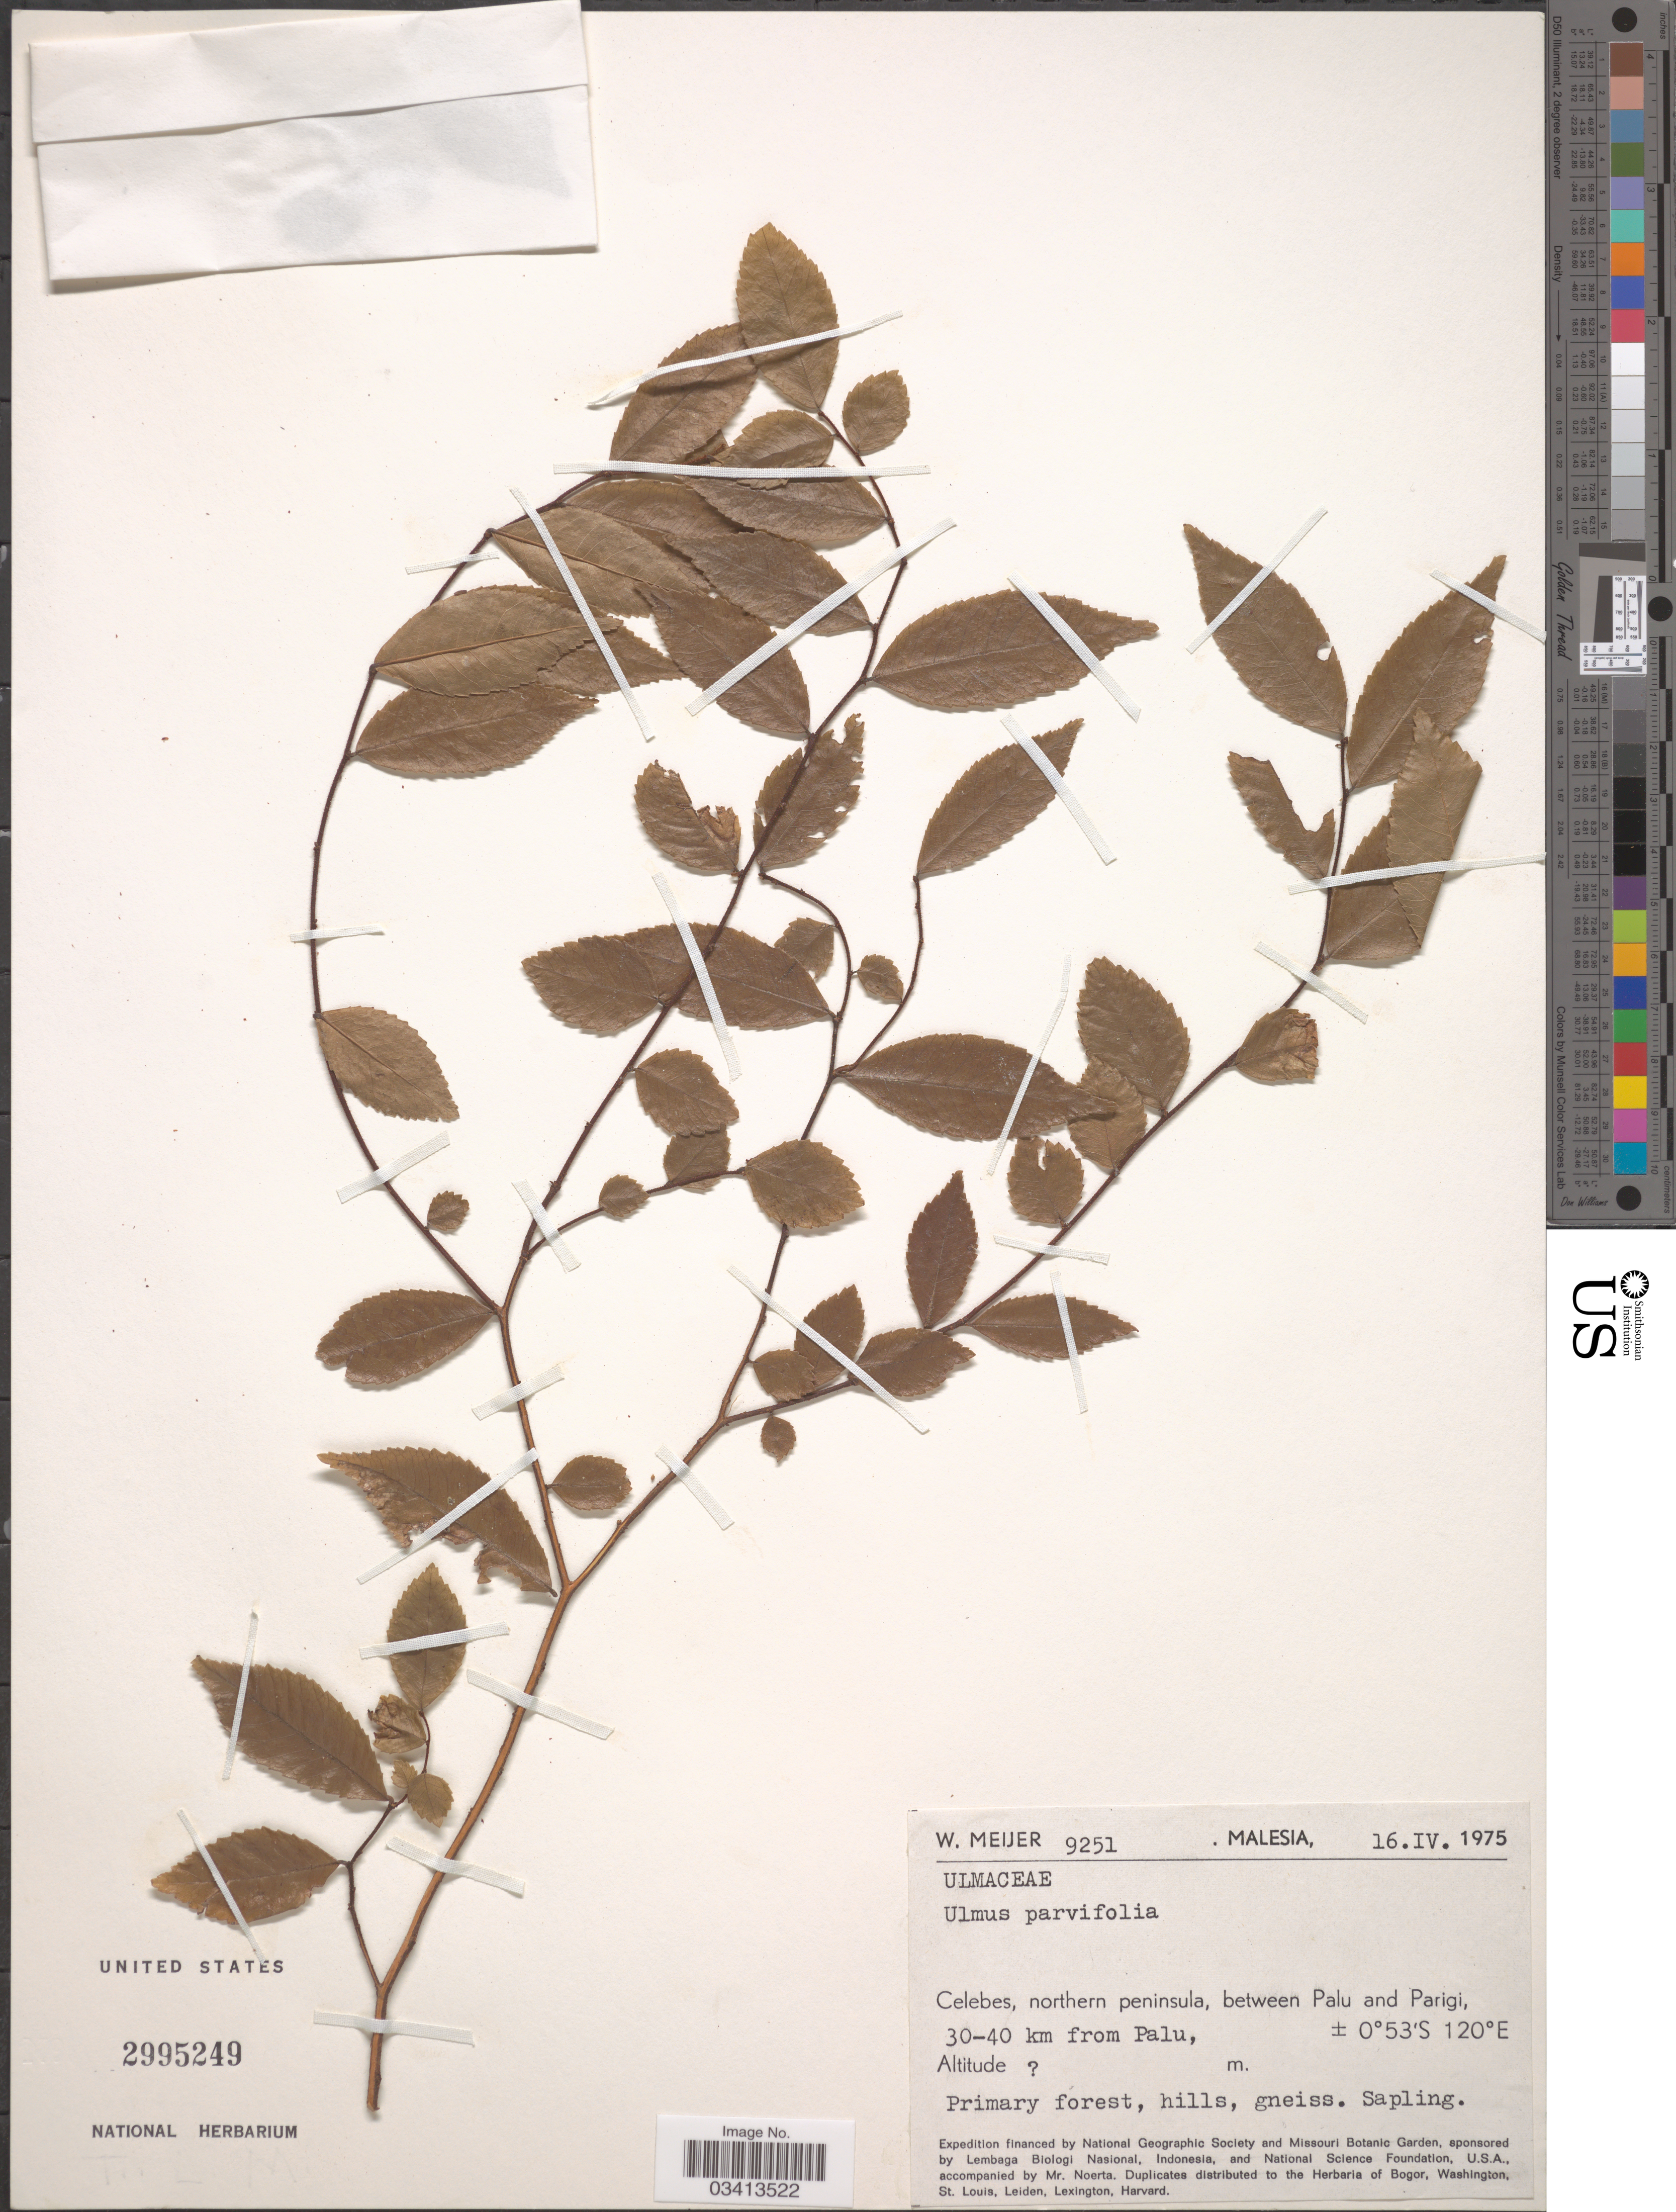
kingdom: Plantae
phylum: Tracheophyta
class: Magnoliopsida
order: Rosales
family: Ulmaceae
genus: Ulmus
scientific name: Ulmus parvifolia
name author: Jacq.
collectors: W. Meijer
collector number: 9251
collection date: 1975-04-16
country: Malaysia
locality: Malesia. Celebes, northern peninsula, between Palu and Parigi, 30-40 km from Palu.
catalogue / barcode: US 2995249